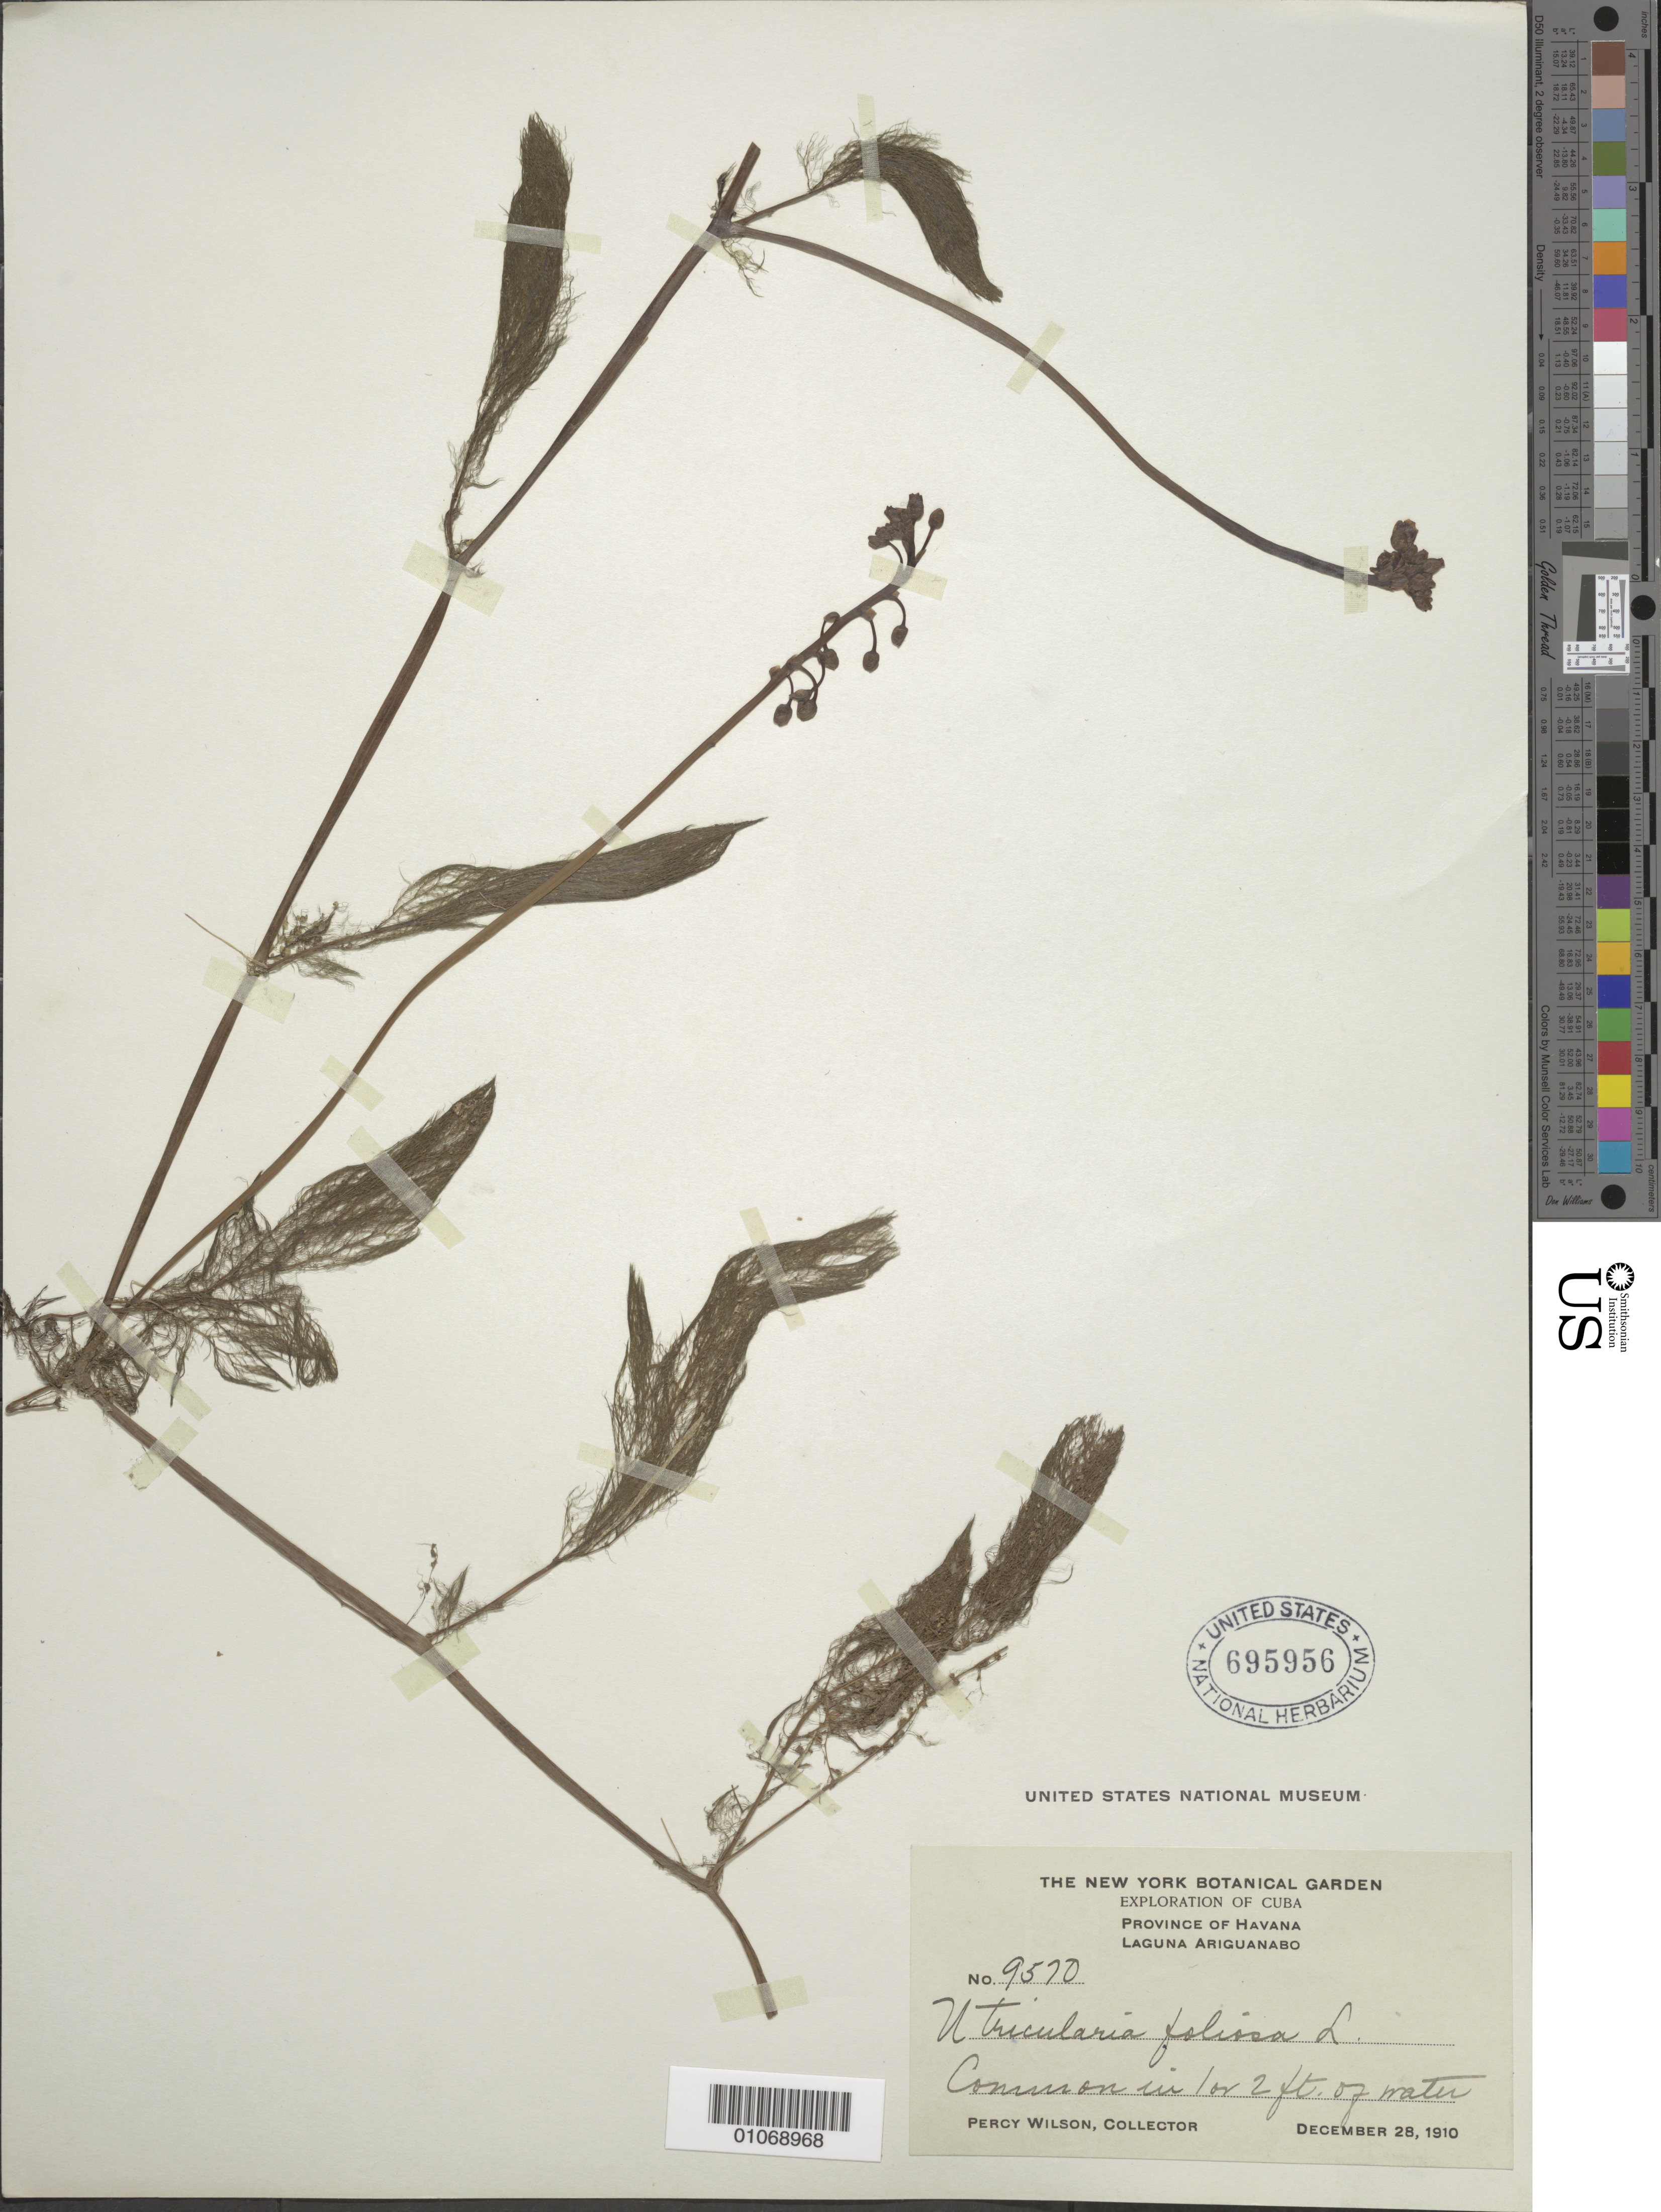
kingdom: Plantae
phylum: Tracheophyta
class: Magnoliopsida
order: Lamiales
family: Lentibulariaceae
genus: Utricularia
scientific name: Utricularia foliosa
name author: L.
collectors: P. Wilson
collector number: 9570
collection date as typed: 28 Dec 1910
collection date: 1910-12-28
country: Cuba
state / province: La Habana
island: Cuba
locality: Laguna Ariguanabo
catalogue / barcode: US 695956